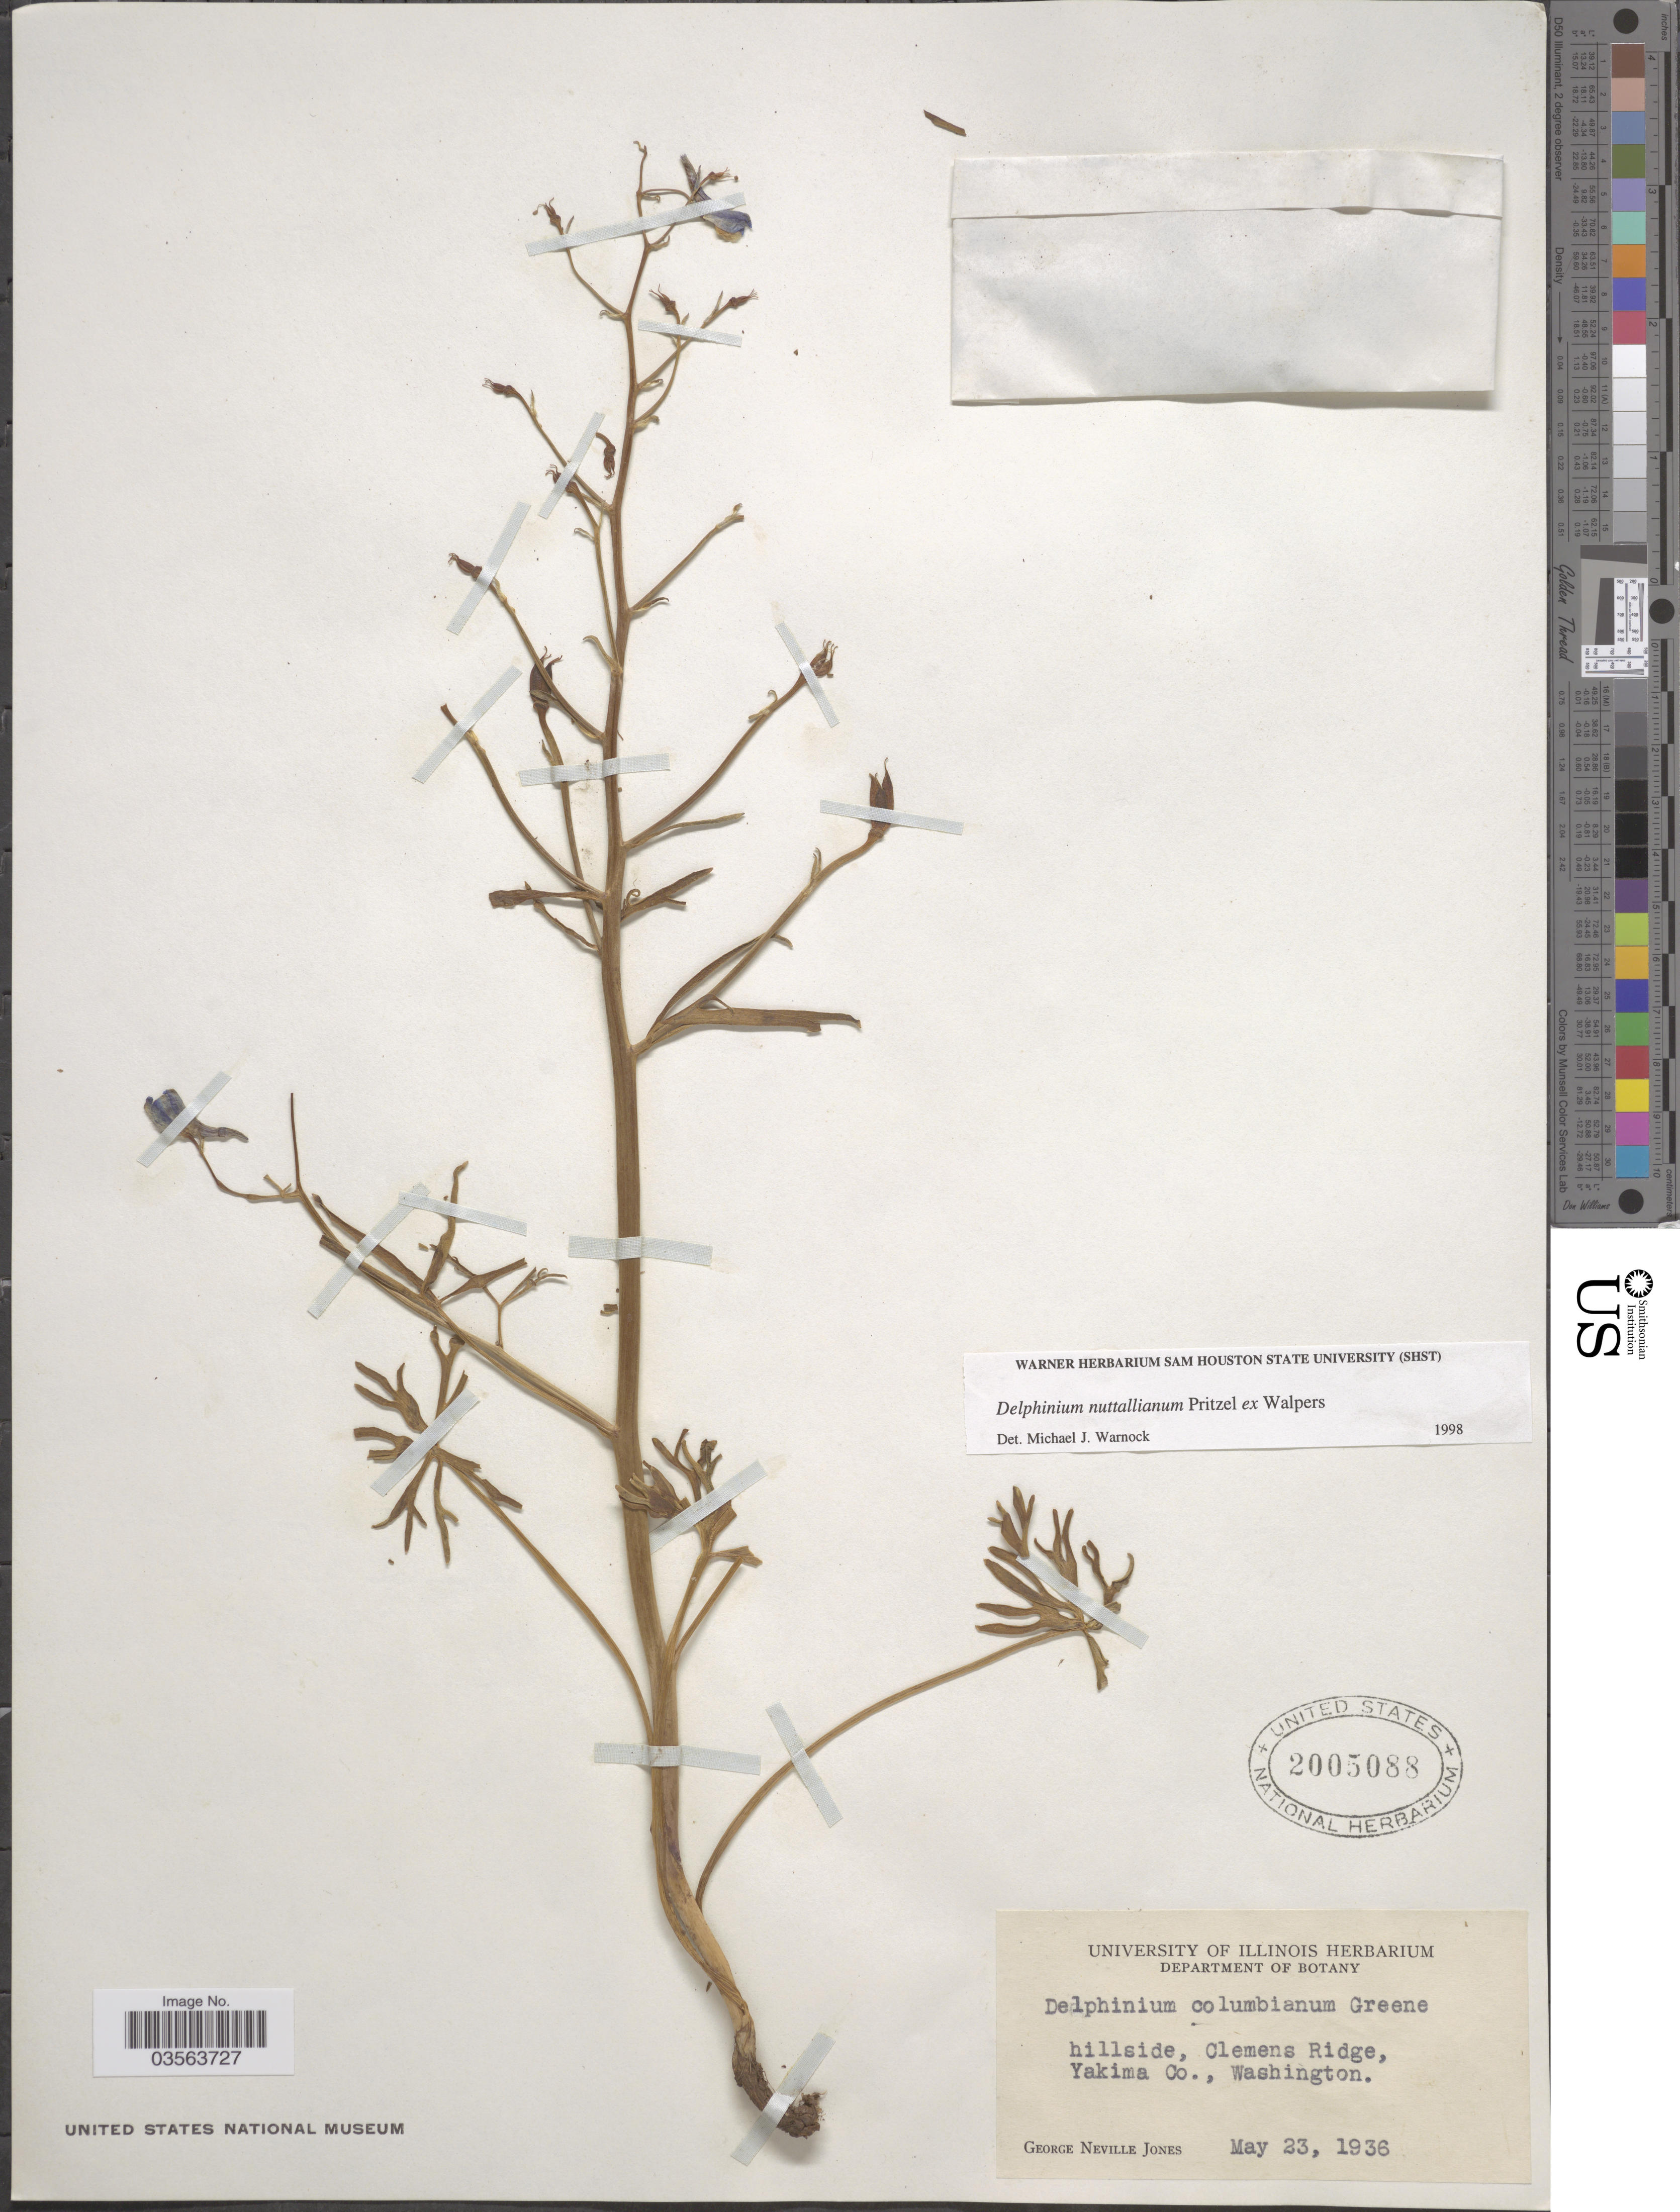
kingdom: Plantae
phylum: Tracheophyta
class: Magnoliopsida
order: Ranunculales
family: Ranunculaceae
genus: Delphinium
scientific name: Delphinium nuttallianum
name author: E. Pritz. ex Walpers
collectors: G. N. Jones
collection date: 1936-05-23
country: United States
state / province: Washington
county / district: Yakima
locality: Hillside, Clemens Ridge, Yakima Co.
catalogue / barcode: US 2005088